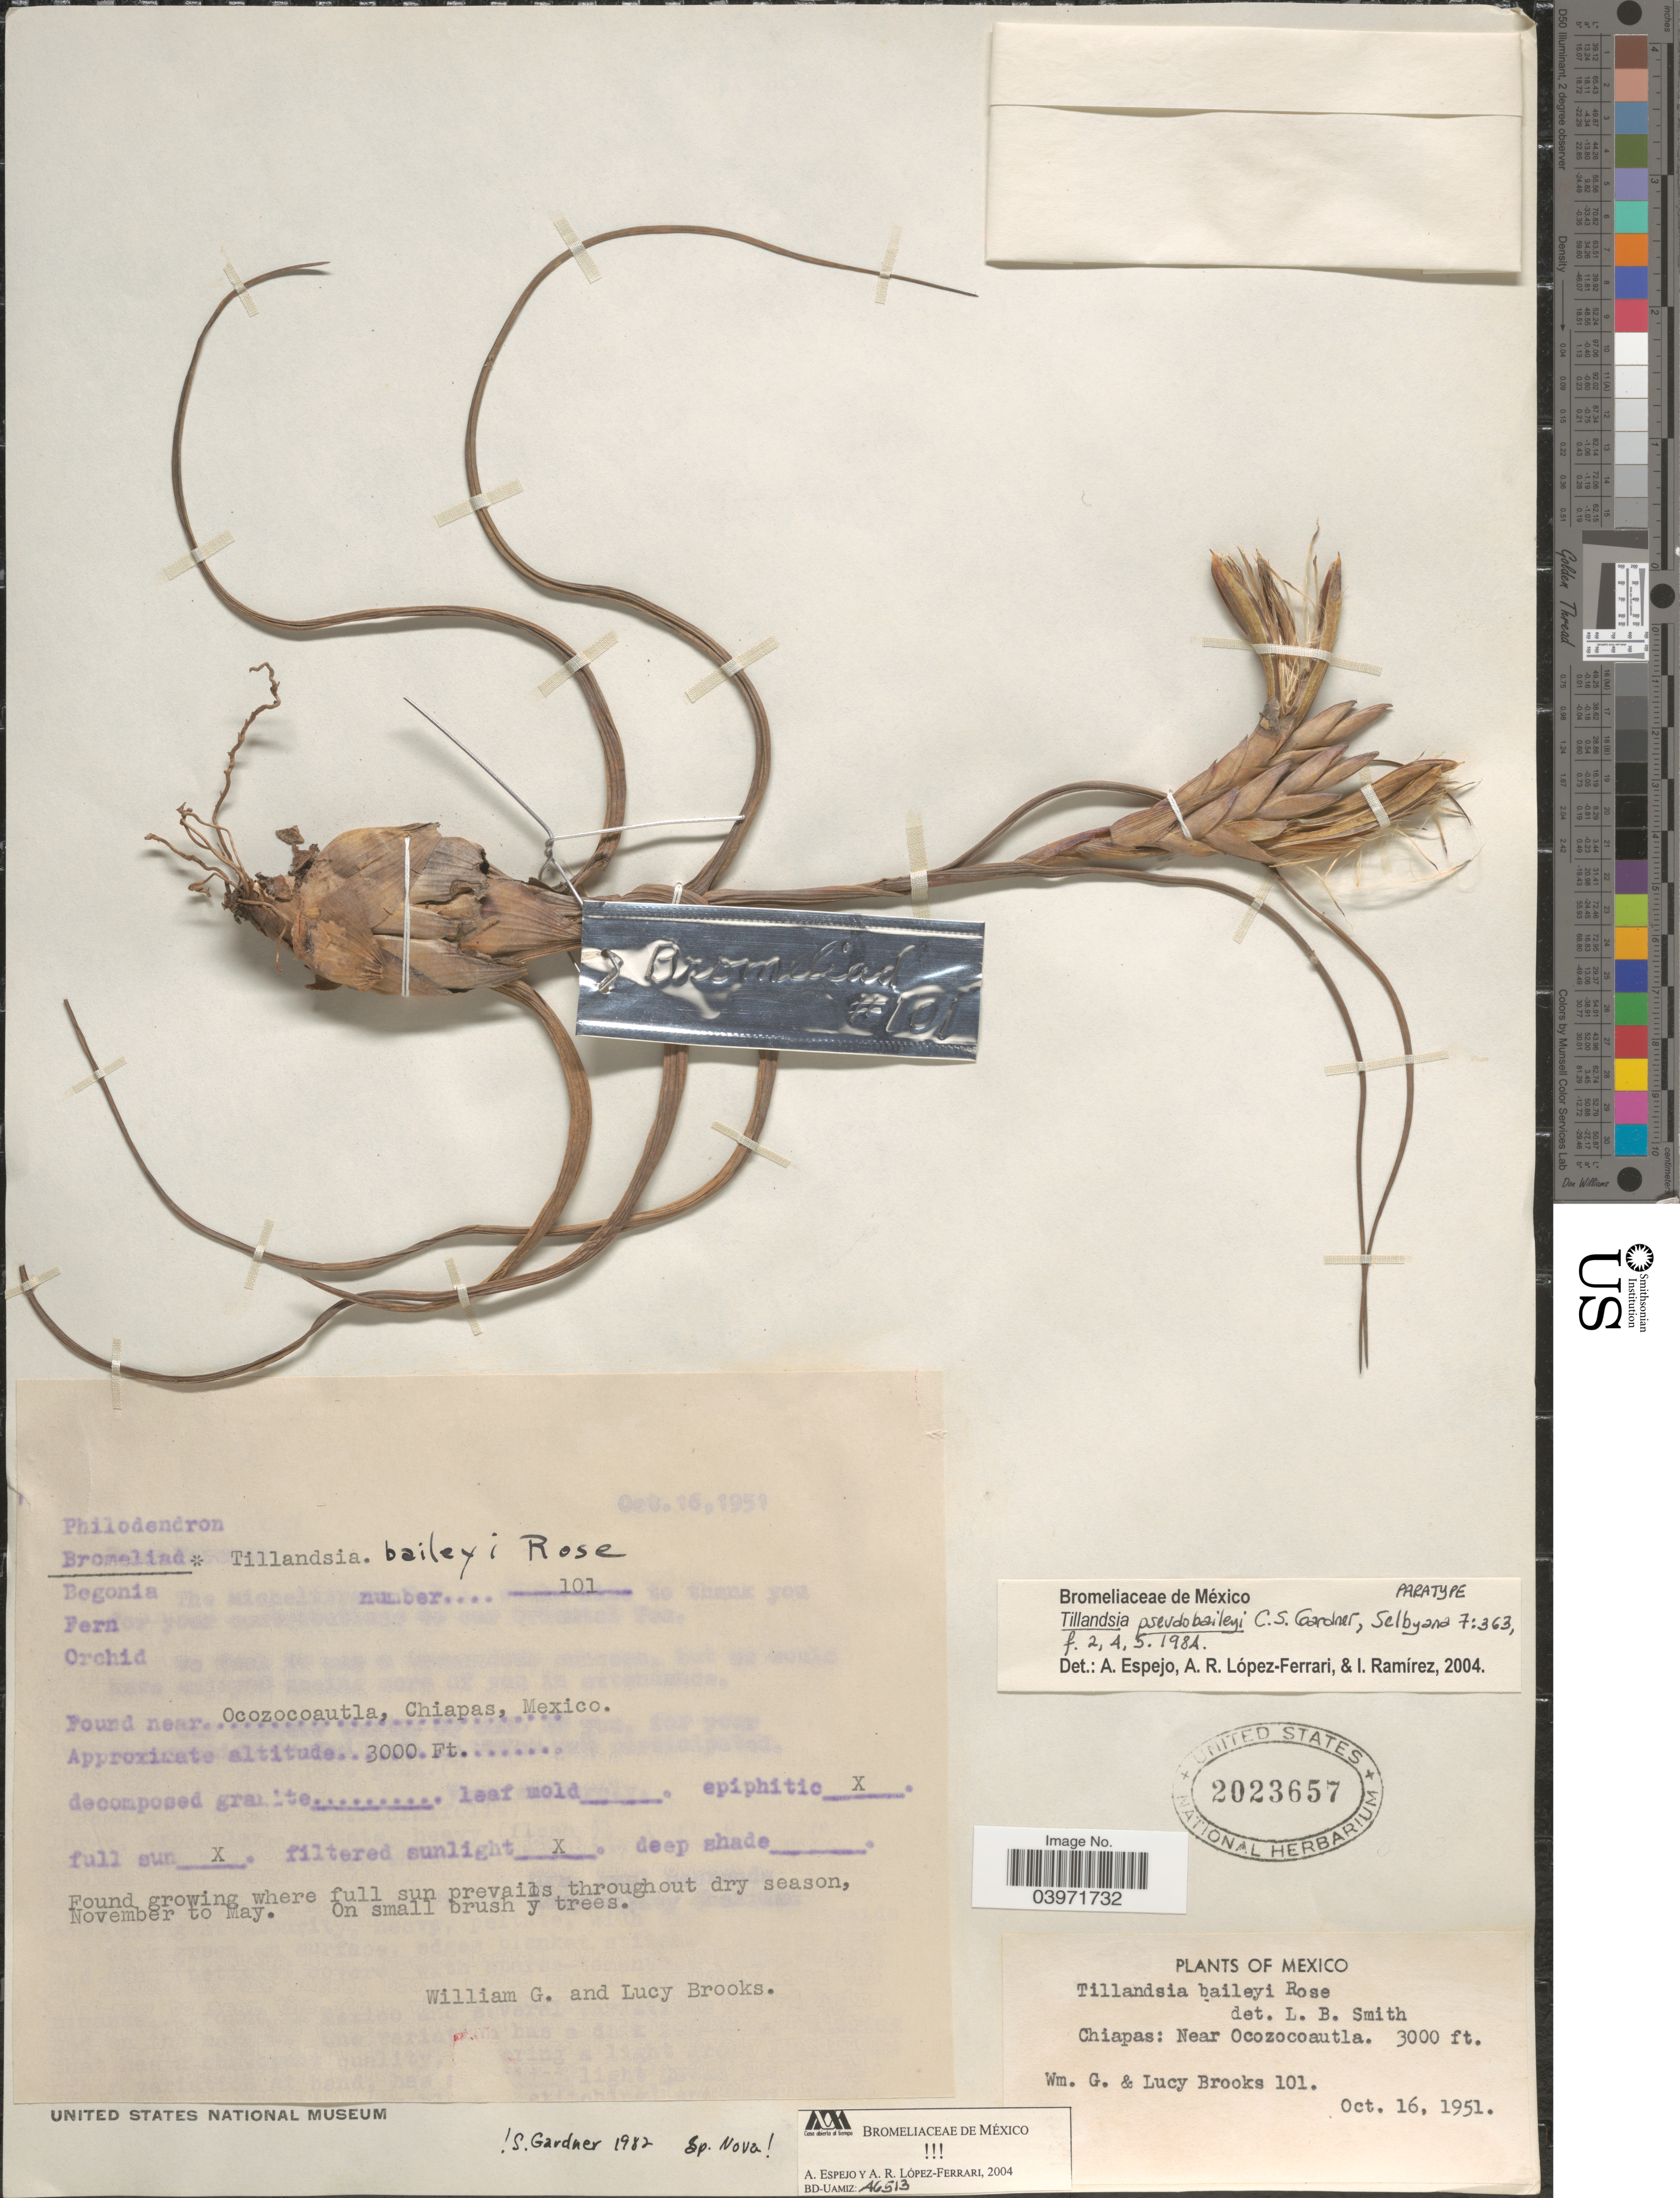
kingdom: Plantae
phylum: Tracheophyta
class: Liliopsida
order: Poales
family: Bromeliaceae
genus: Tillandsia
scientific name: Tillandsia pseudobaileyi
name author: C.S. Gardner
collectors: W. Brooks & L. Brooks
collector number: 101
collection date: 1951-10-16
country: Mexico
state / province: Chiapas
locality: Near Ocozocoautla.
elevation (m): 914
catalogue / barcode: US 2023657